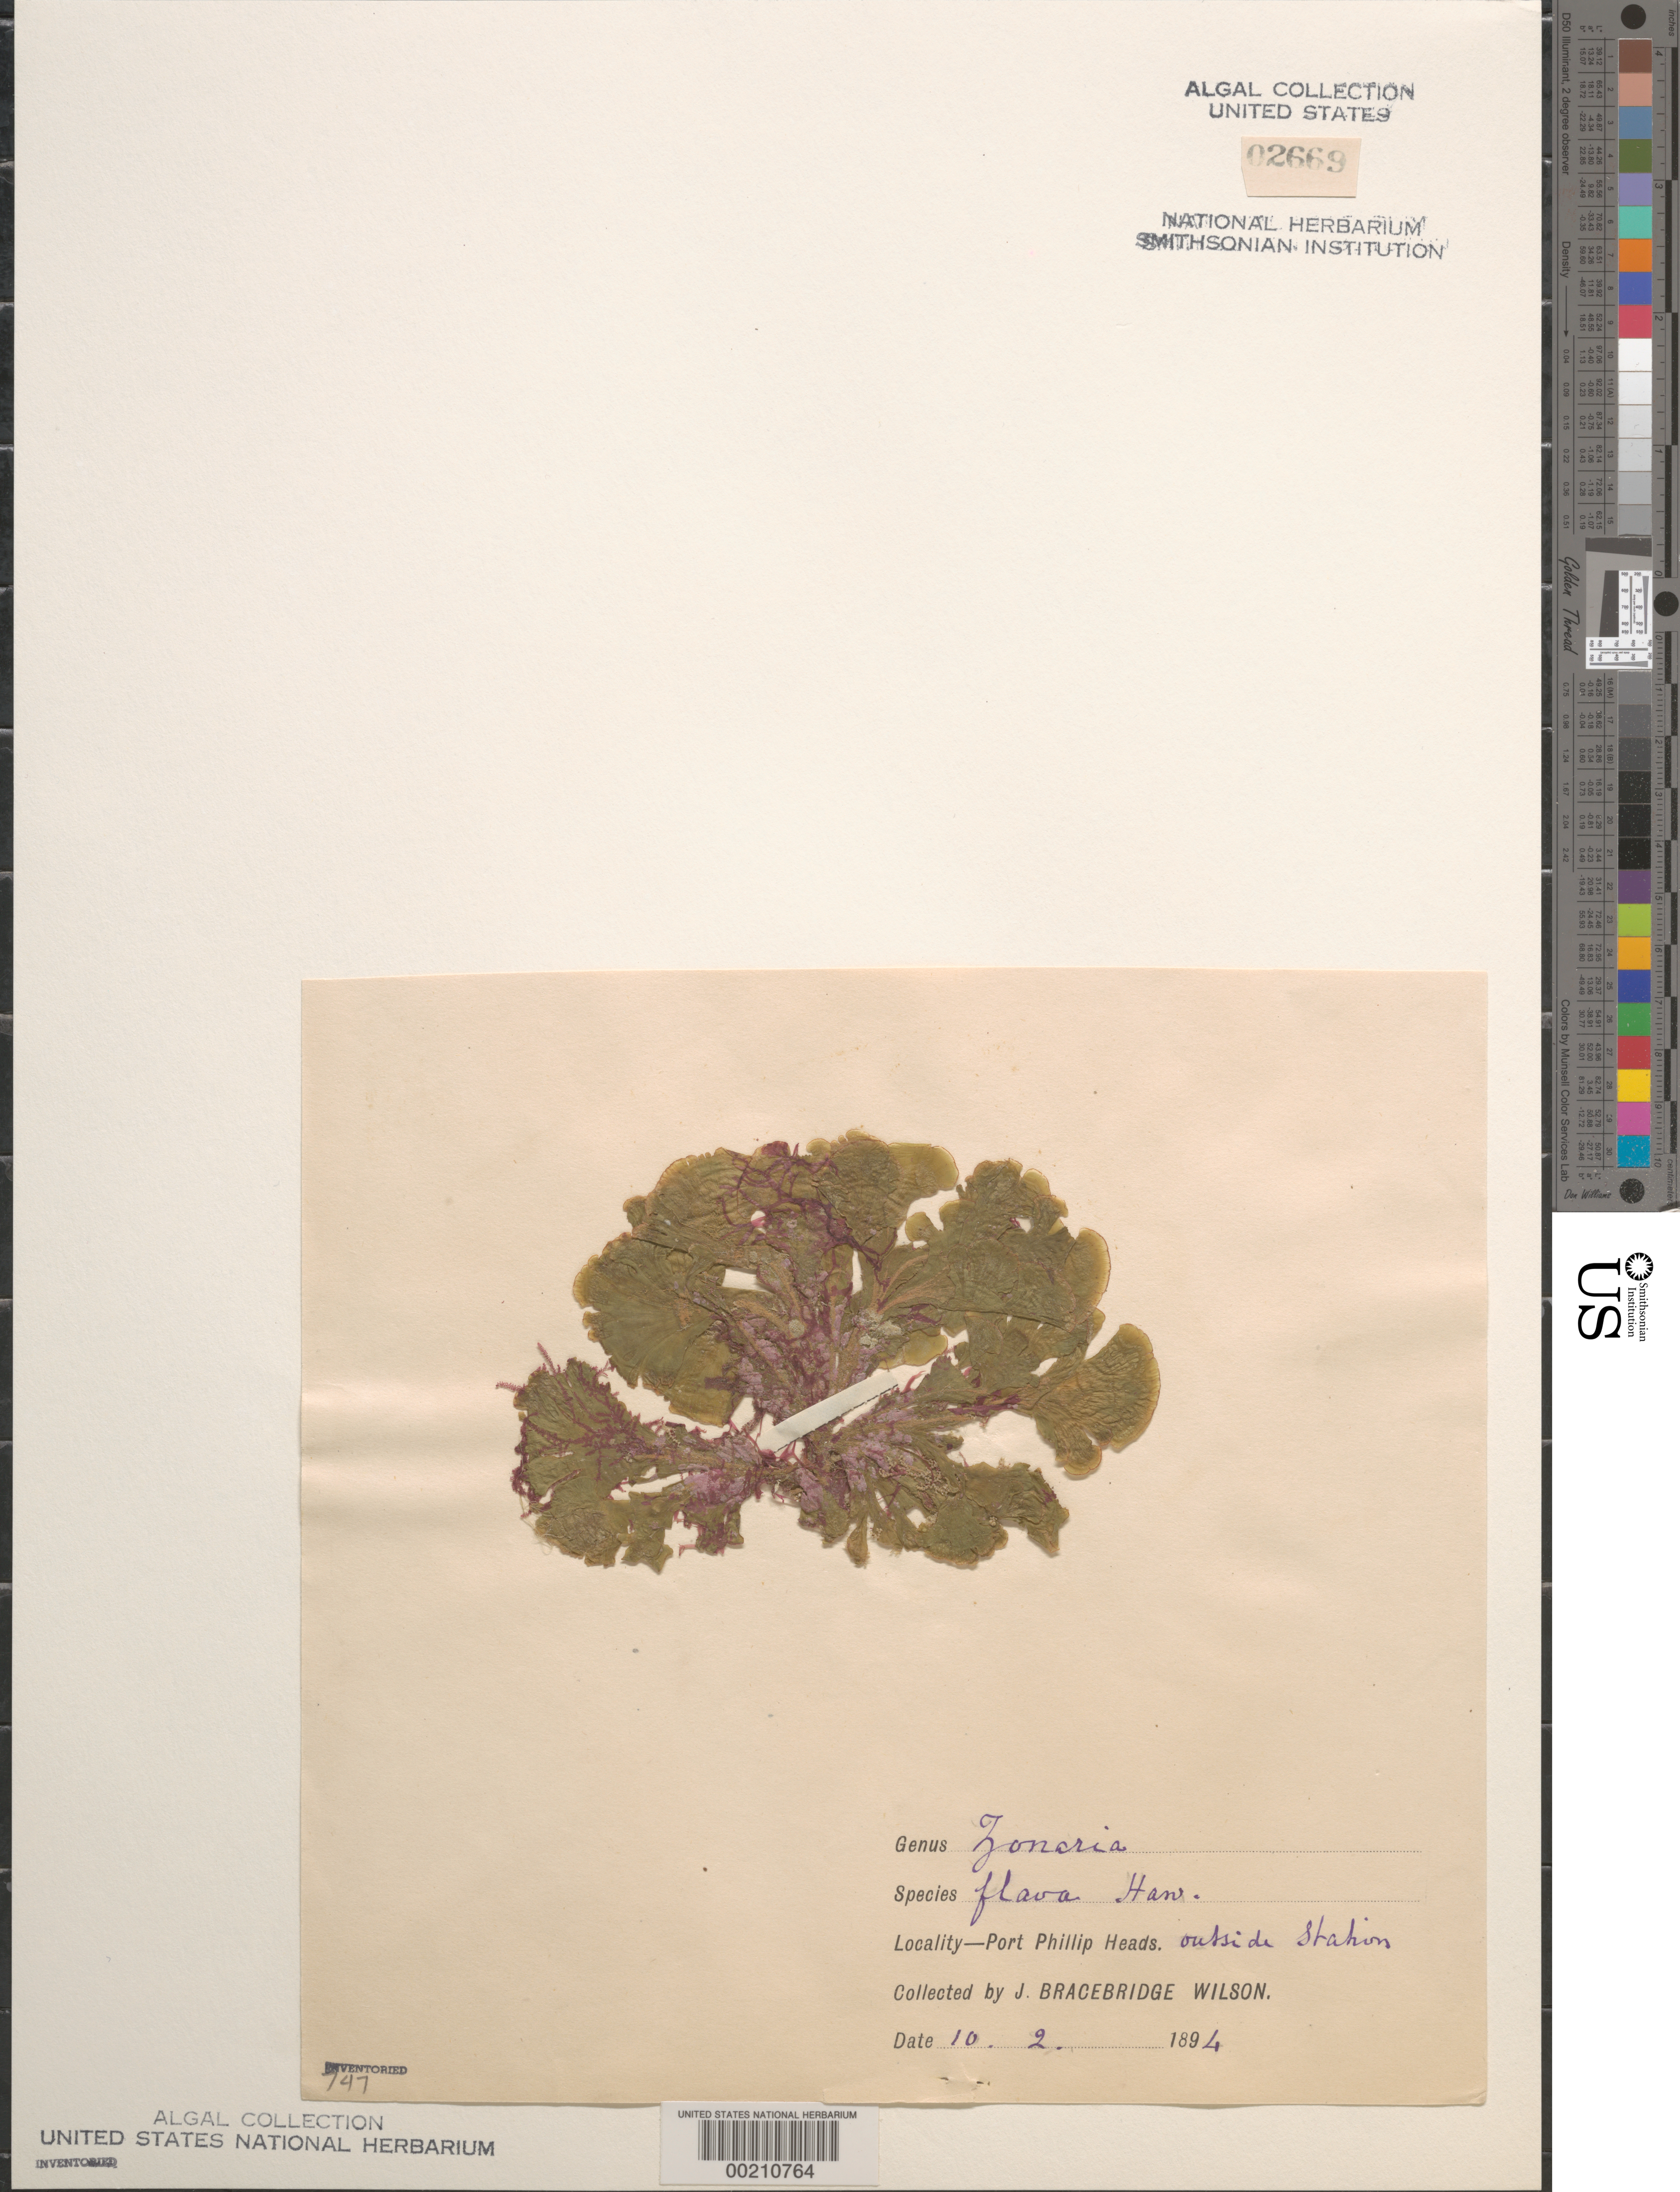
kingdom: Chromista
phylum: Ochrophyta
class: Phaeophyceae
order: Dictyotales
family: Dictyotaceae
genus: Zonaria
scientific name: Zonaria tournefortii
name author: (J.V.Lamouroux) Mont.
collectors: J. B. Wilson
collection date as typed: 10 Feb 1894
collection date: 1894-02-10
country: Australia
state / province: Victoria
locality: Port Phillip Heads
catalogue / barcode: US 2669